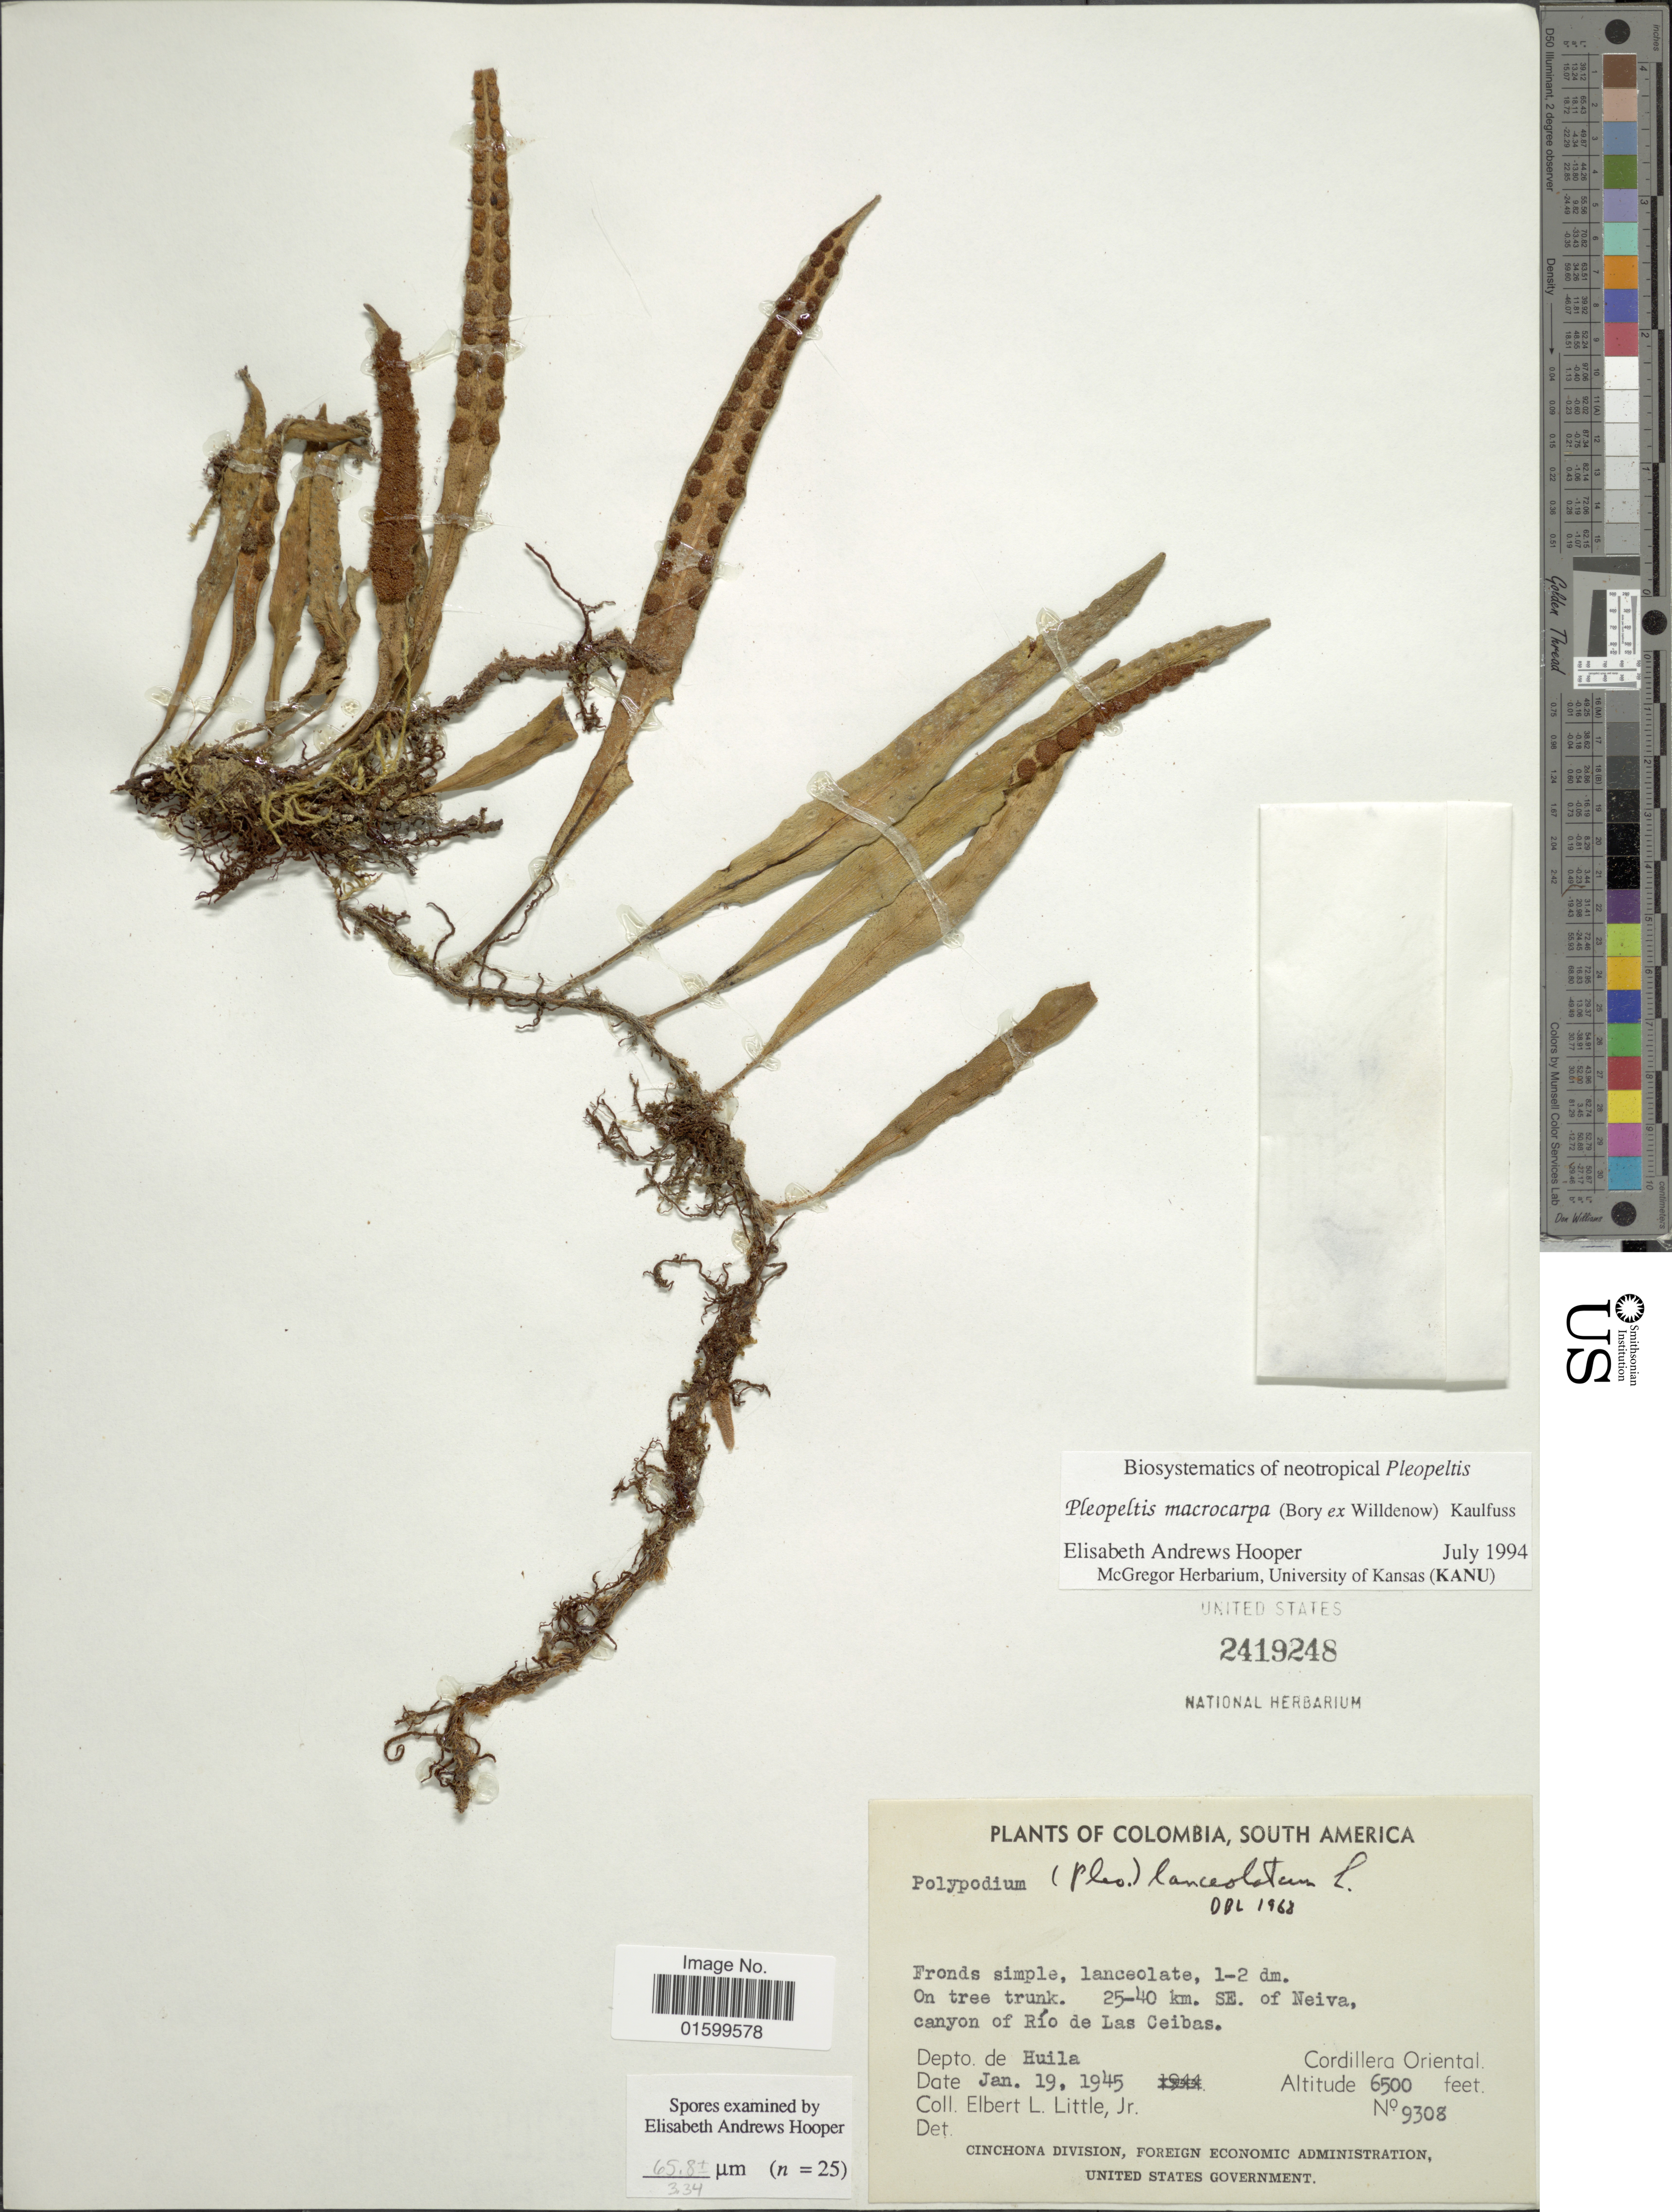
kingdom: Plantae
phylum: Tracheophyta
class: Polypodiopsida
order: Polypodiales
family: Polypodiaceae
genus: Pleopeltis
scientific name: Pleopeltis macrocarpa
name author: (Bory ex Willd.) Kaulf.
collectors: E. L. Little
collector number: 9308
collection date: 1945-01-19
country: Colombia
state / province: Huila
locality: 25-40 km SE. of Neiva, canyon of Rio de Las Ceibas, Depto. de Huila, Cordillera Oriental, South America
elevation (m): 1981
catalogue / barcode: US 2419248